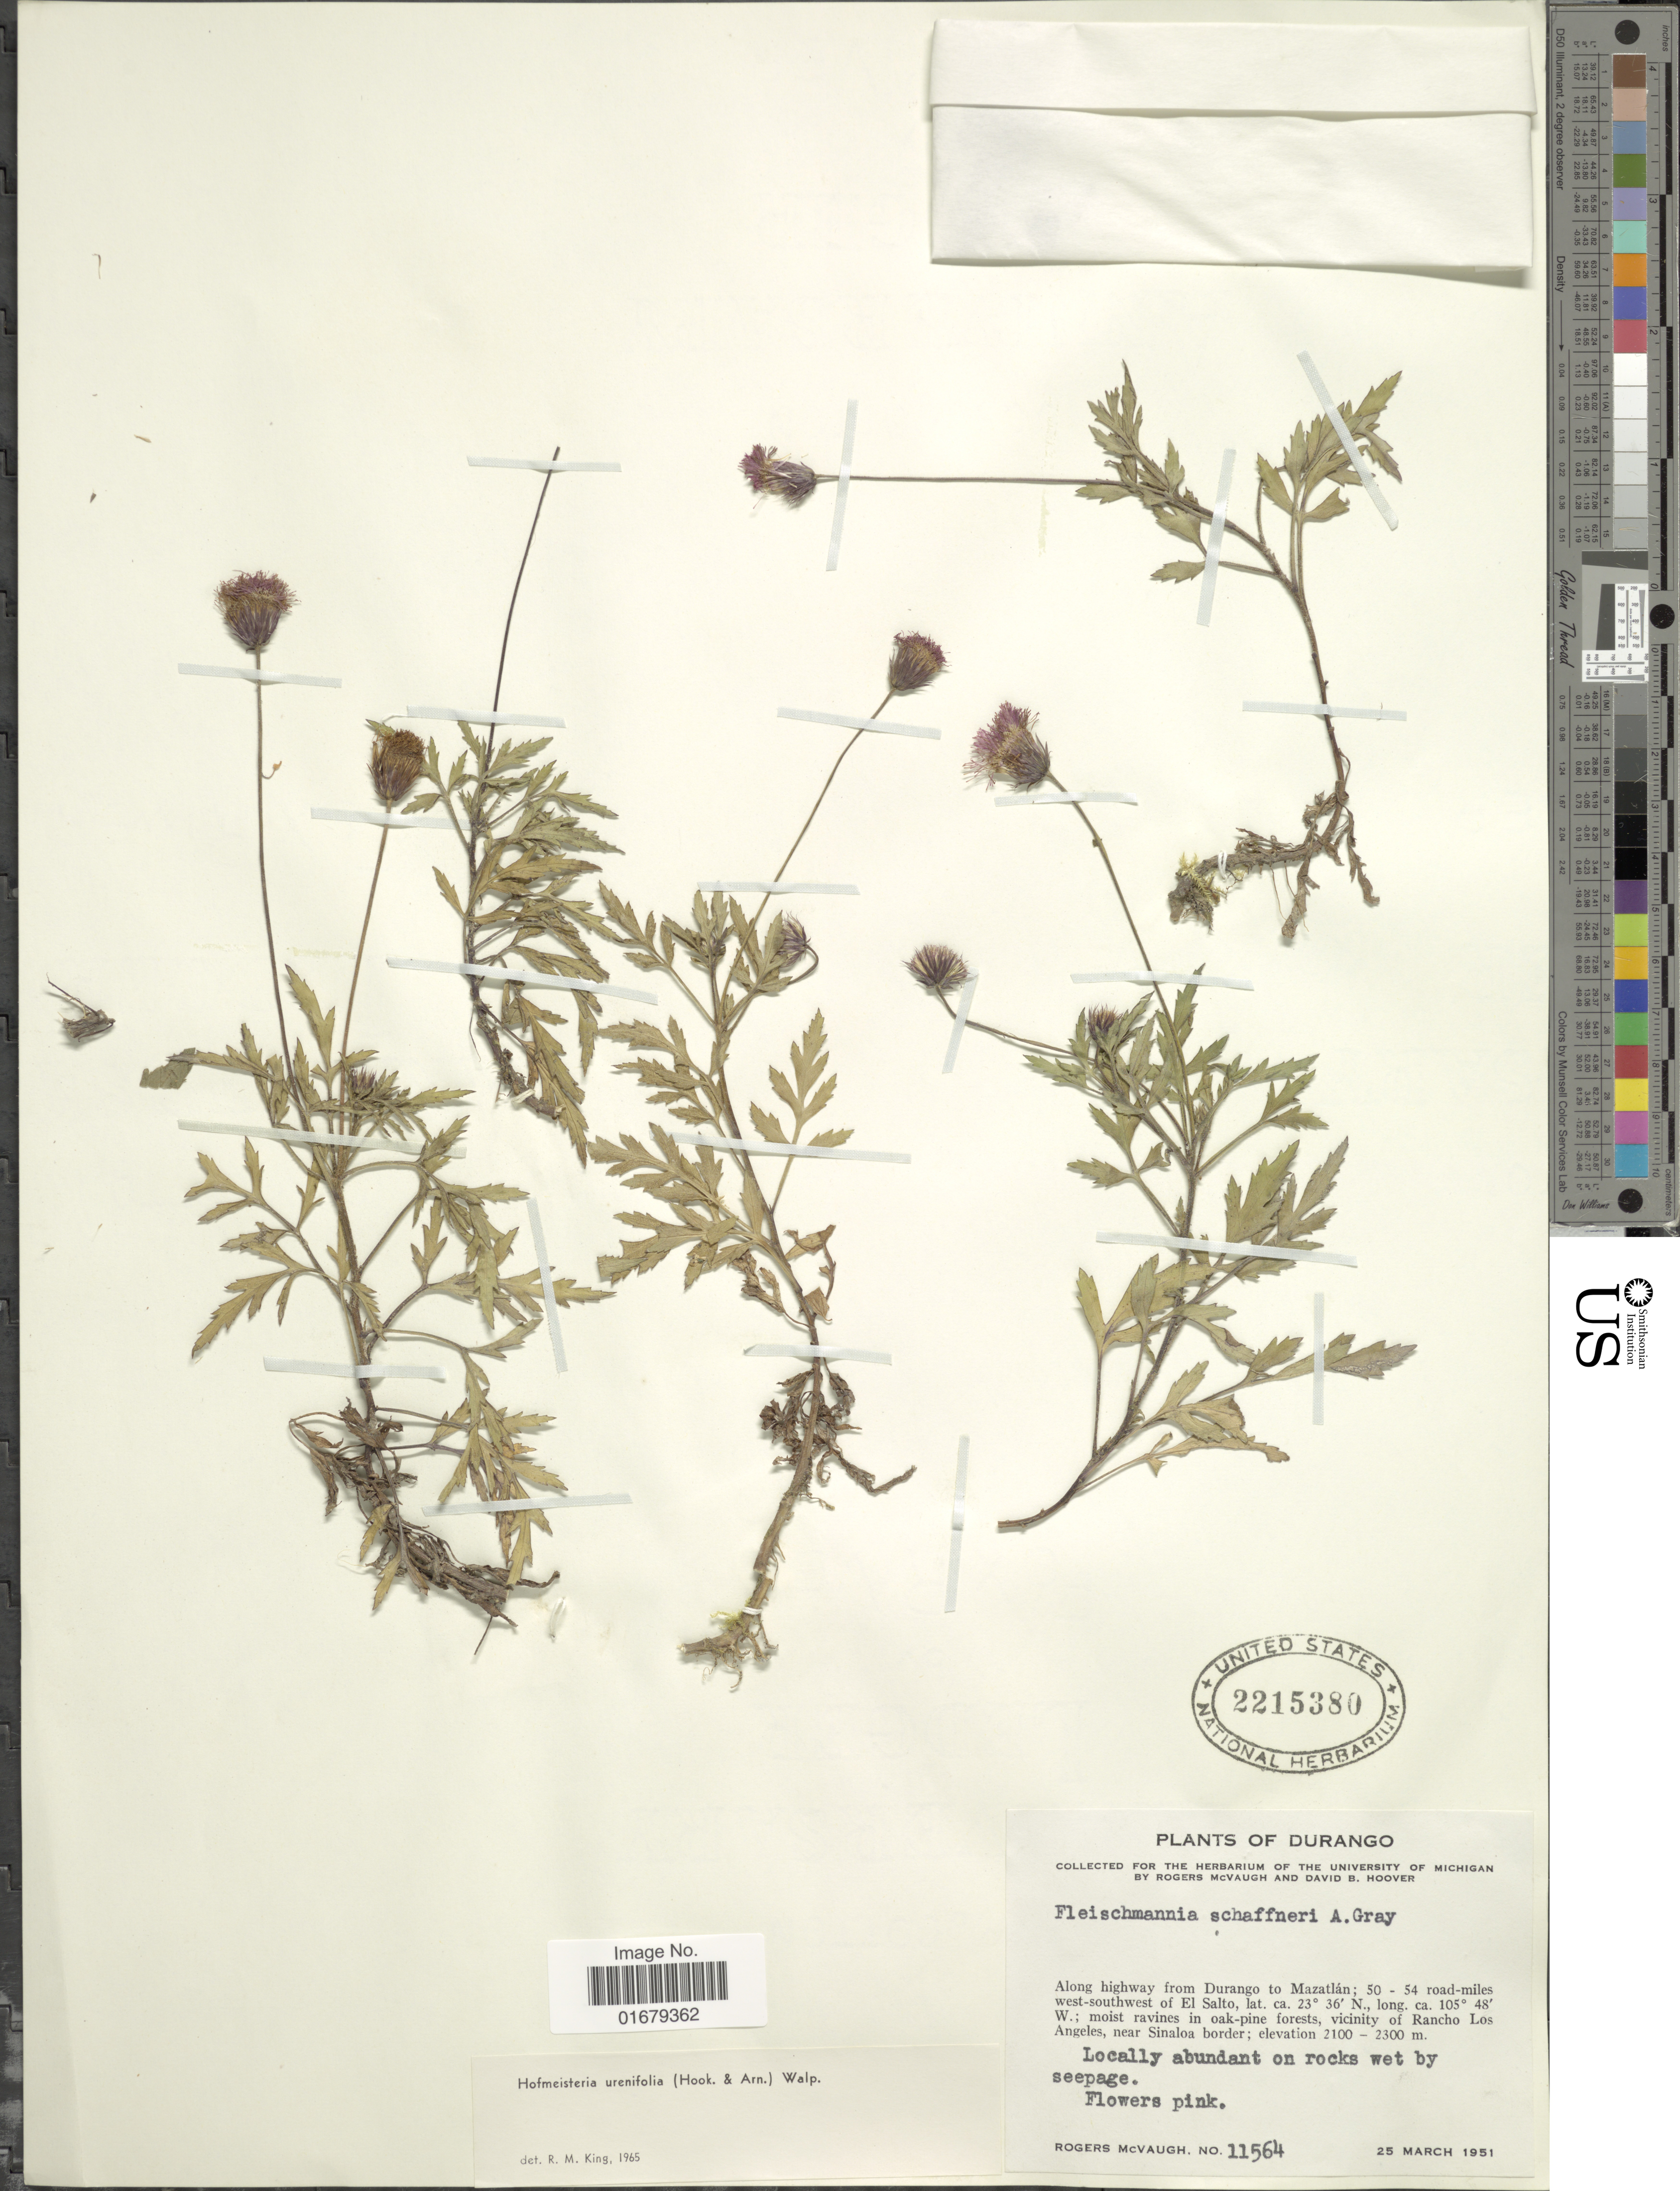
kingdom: Plantae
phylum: Tracheophyta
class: Magnoliopsida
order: Asterales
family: Asteraceae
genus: Hofmeisteria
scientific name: Hofmeisteria urenifolia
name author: (Hook. & Arn.) Walp.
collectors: R. McVaugh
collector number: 11564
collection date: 1951-03-25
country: Mexico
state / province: Durango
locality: Along highway from Durango to Mazatlan; 50 - 54 road - miles west - southwest of El Salto, vicinity of Rancho Los Angeles, near Sinaloa border.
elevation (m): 2100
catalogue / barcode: US 2215380